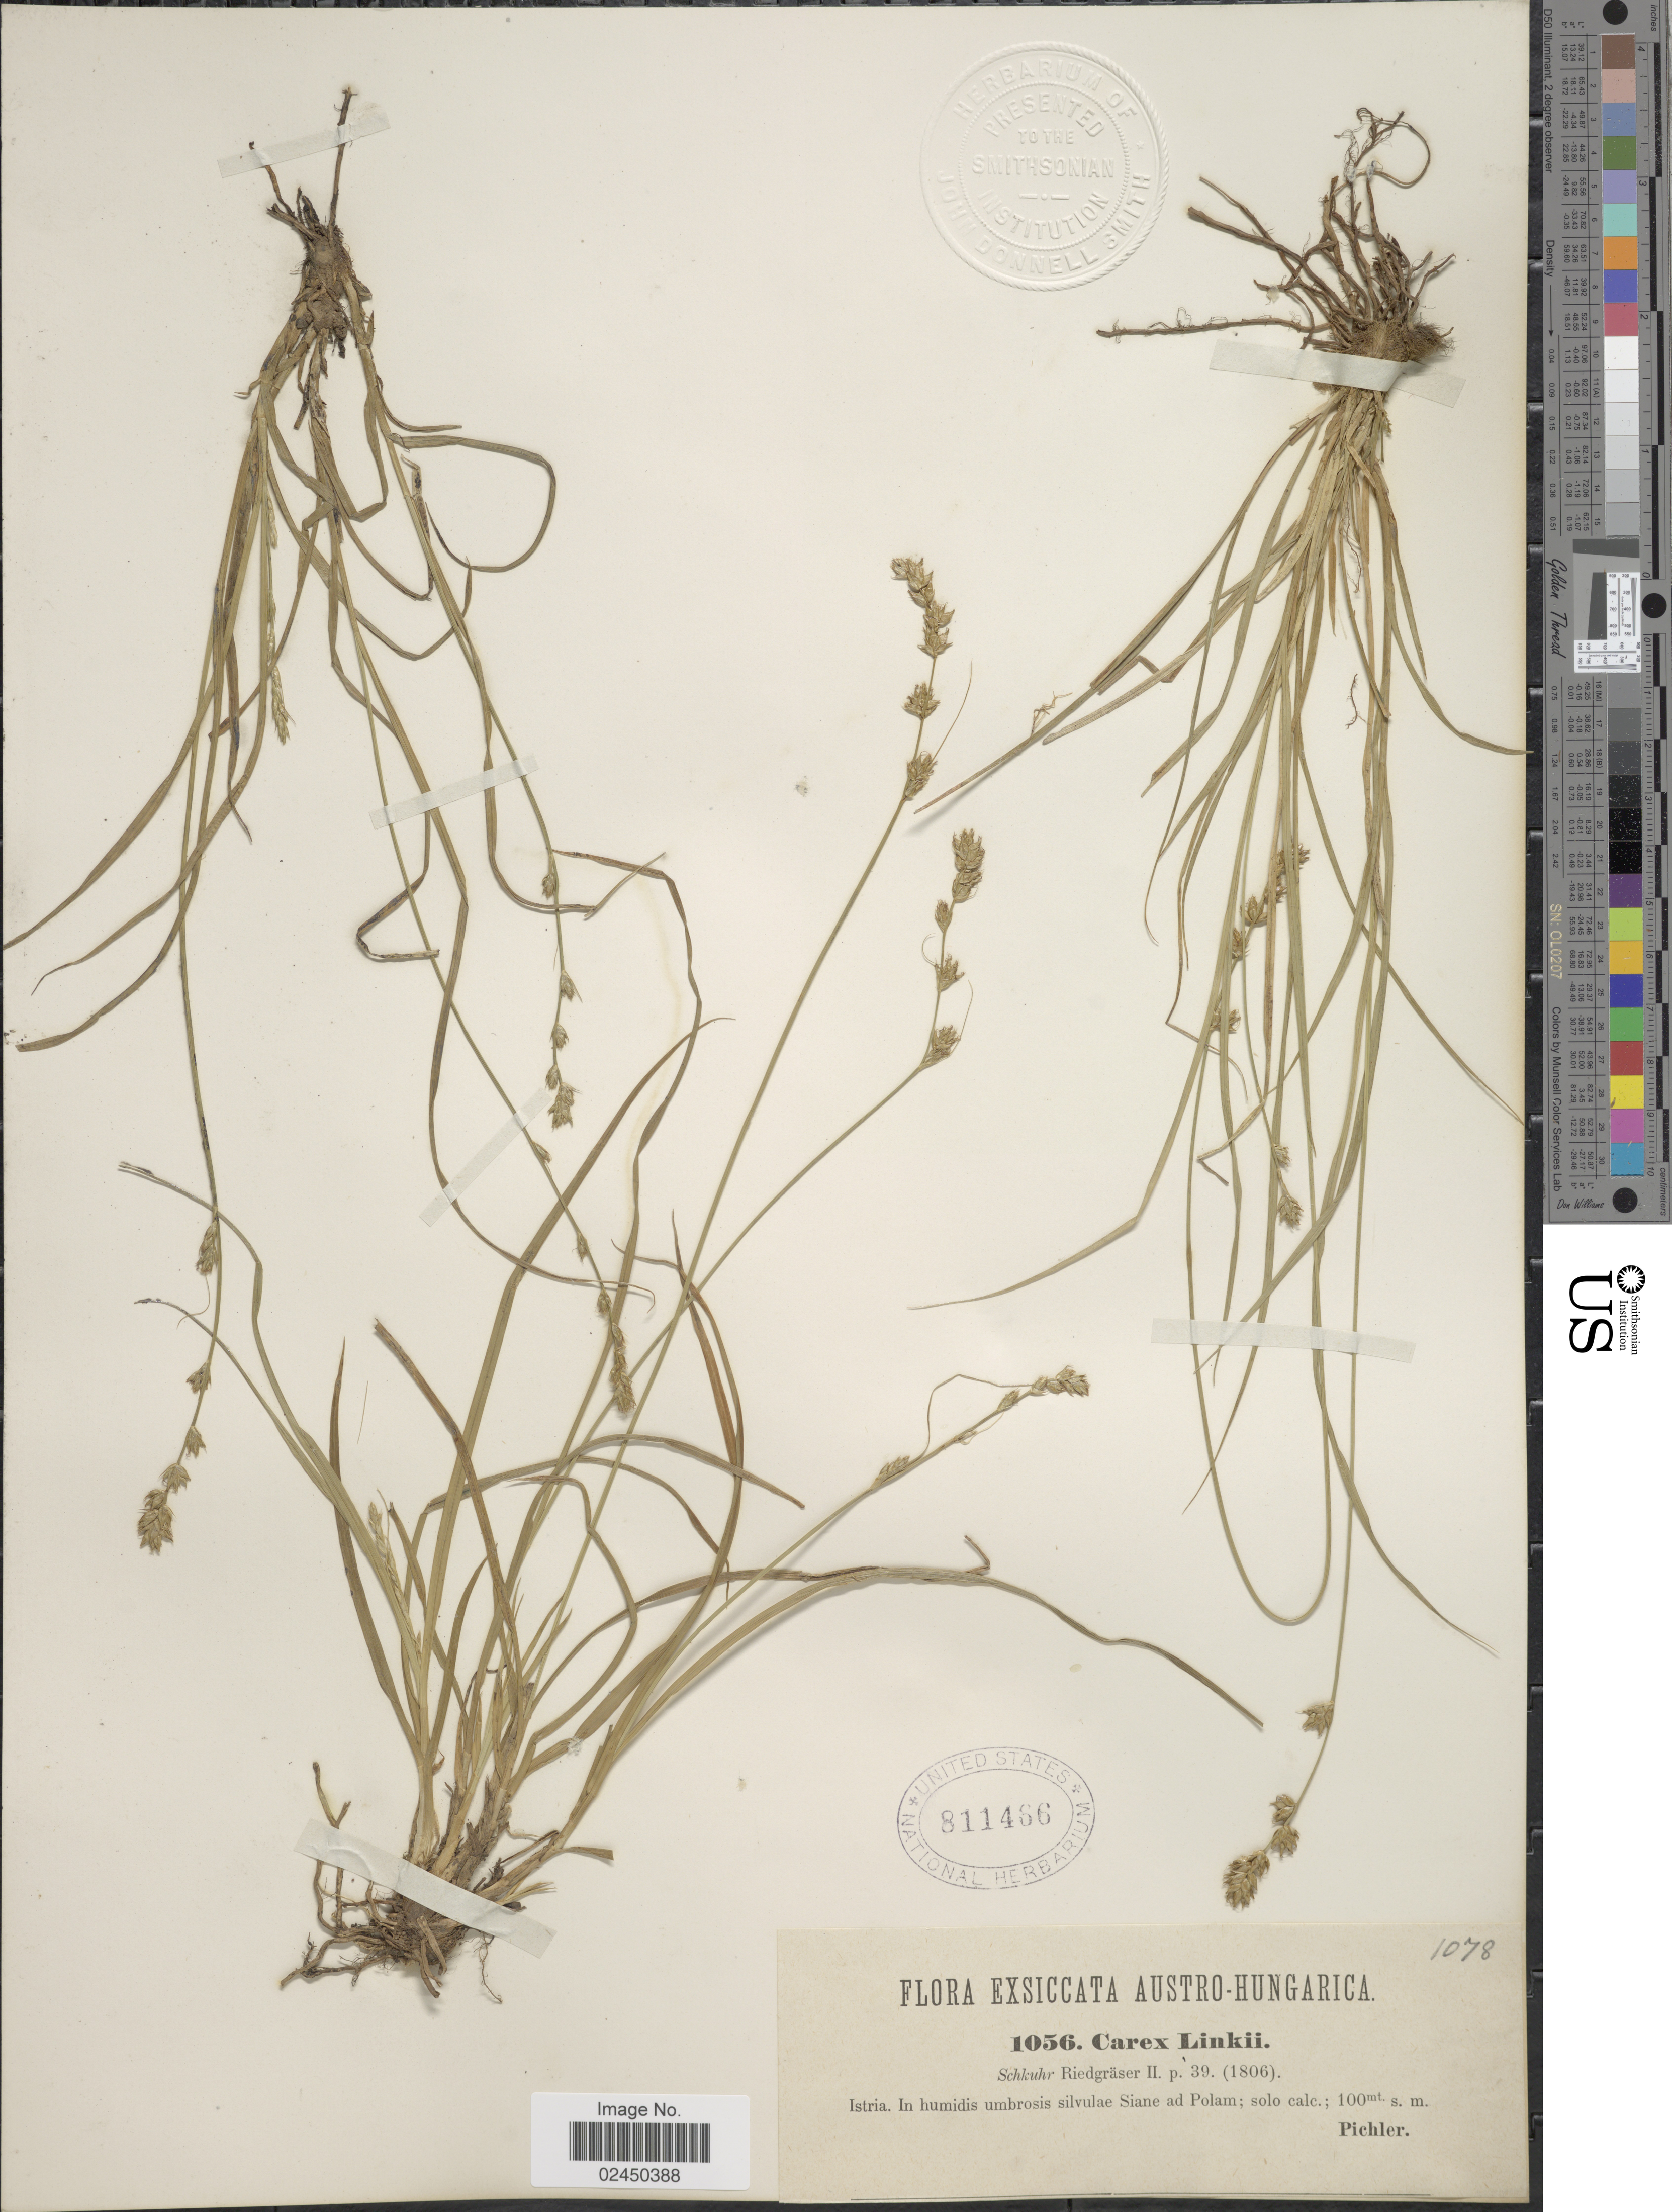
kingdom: Plantae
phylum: Tracheophyta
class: Liliopsida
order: Poales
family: Cyperaceae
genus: Carex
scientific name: Carex distachya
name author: Desf.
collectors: Pichler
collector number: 1056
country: Croatia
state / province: Istria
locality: Istria, In humidis umbrosis silvulae Siane ad Polam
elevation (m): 100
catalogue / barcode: US 811466